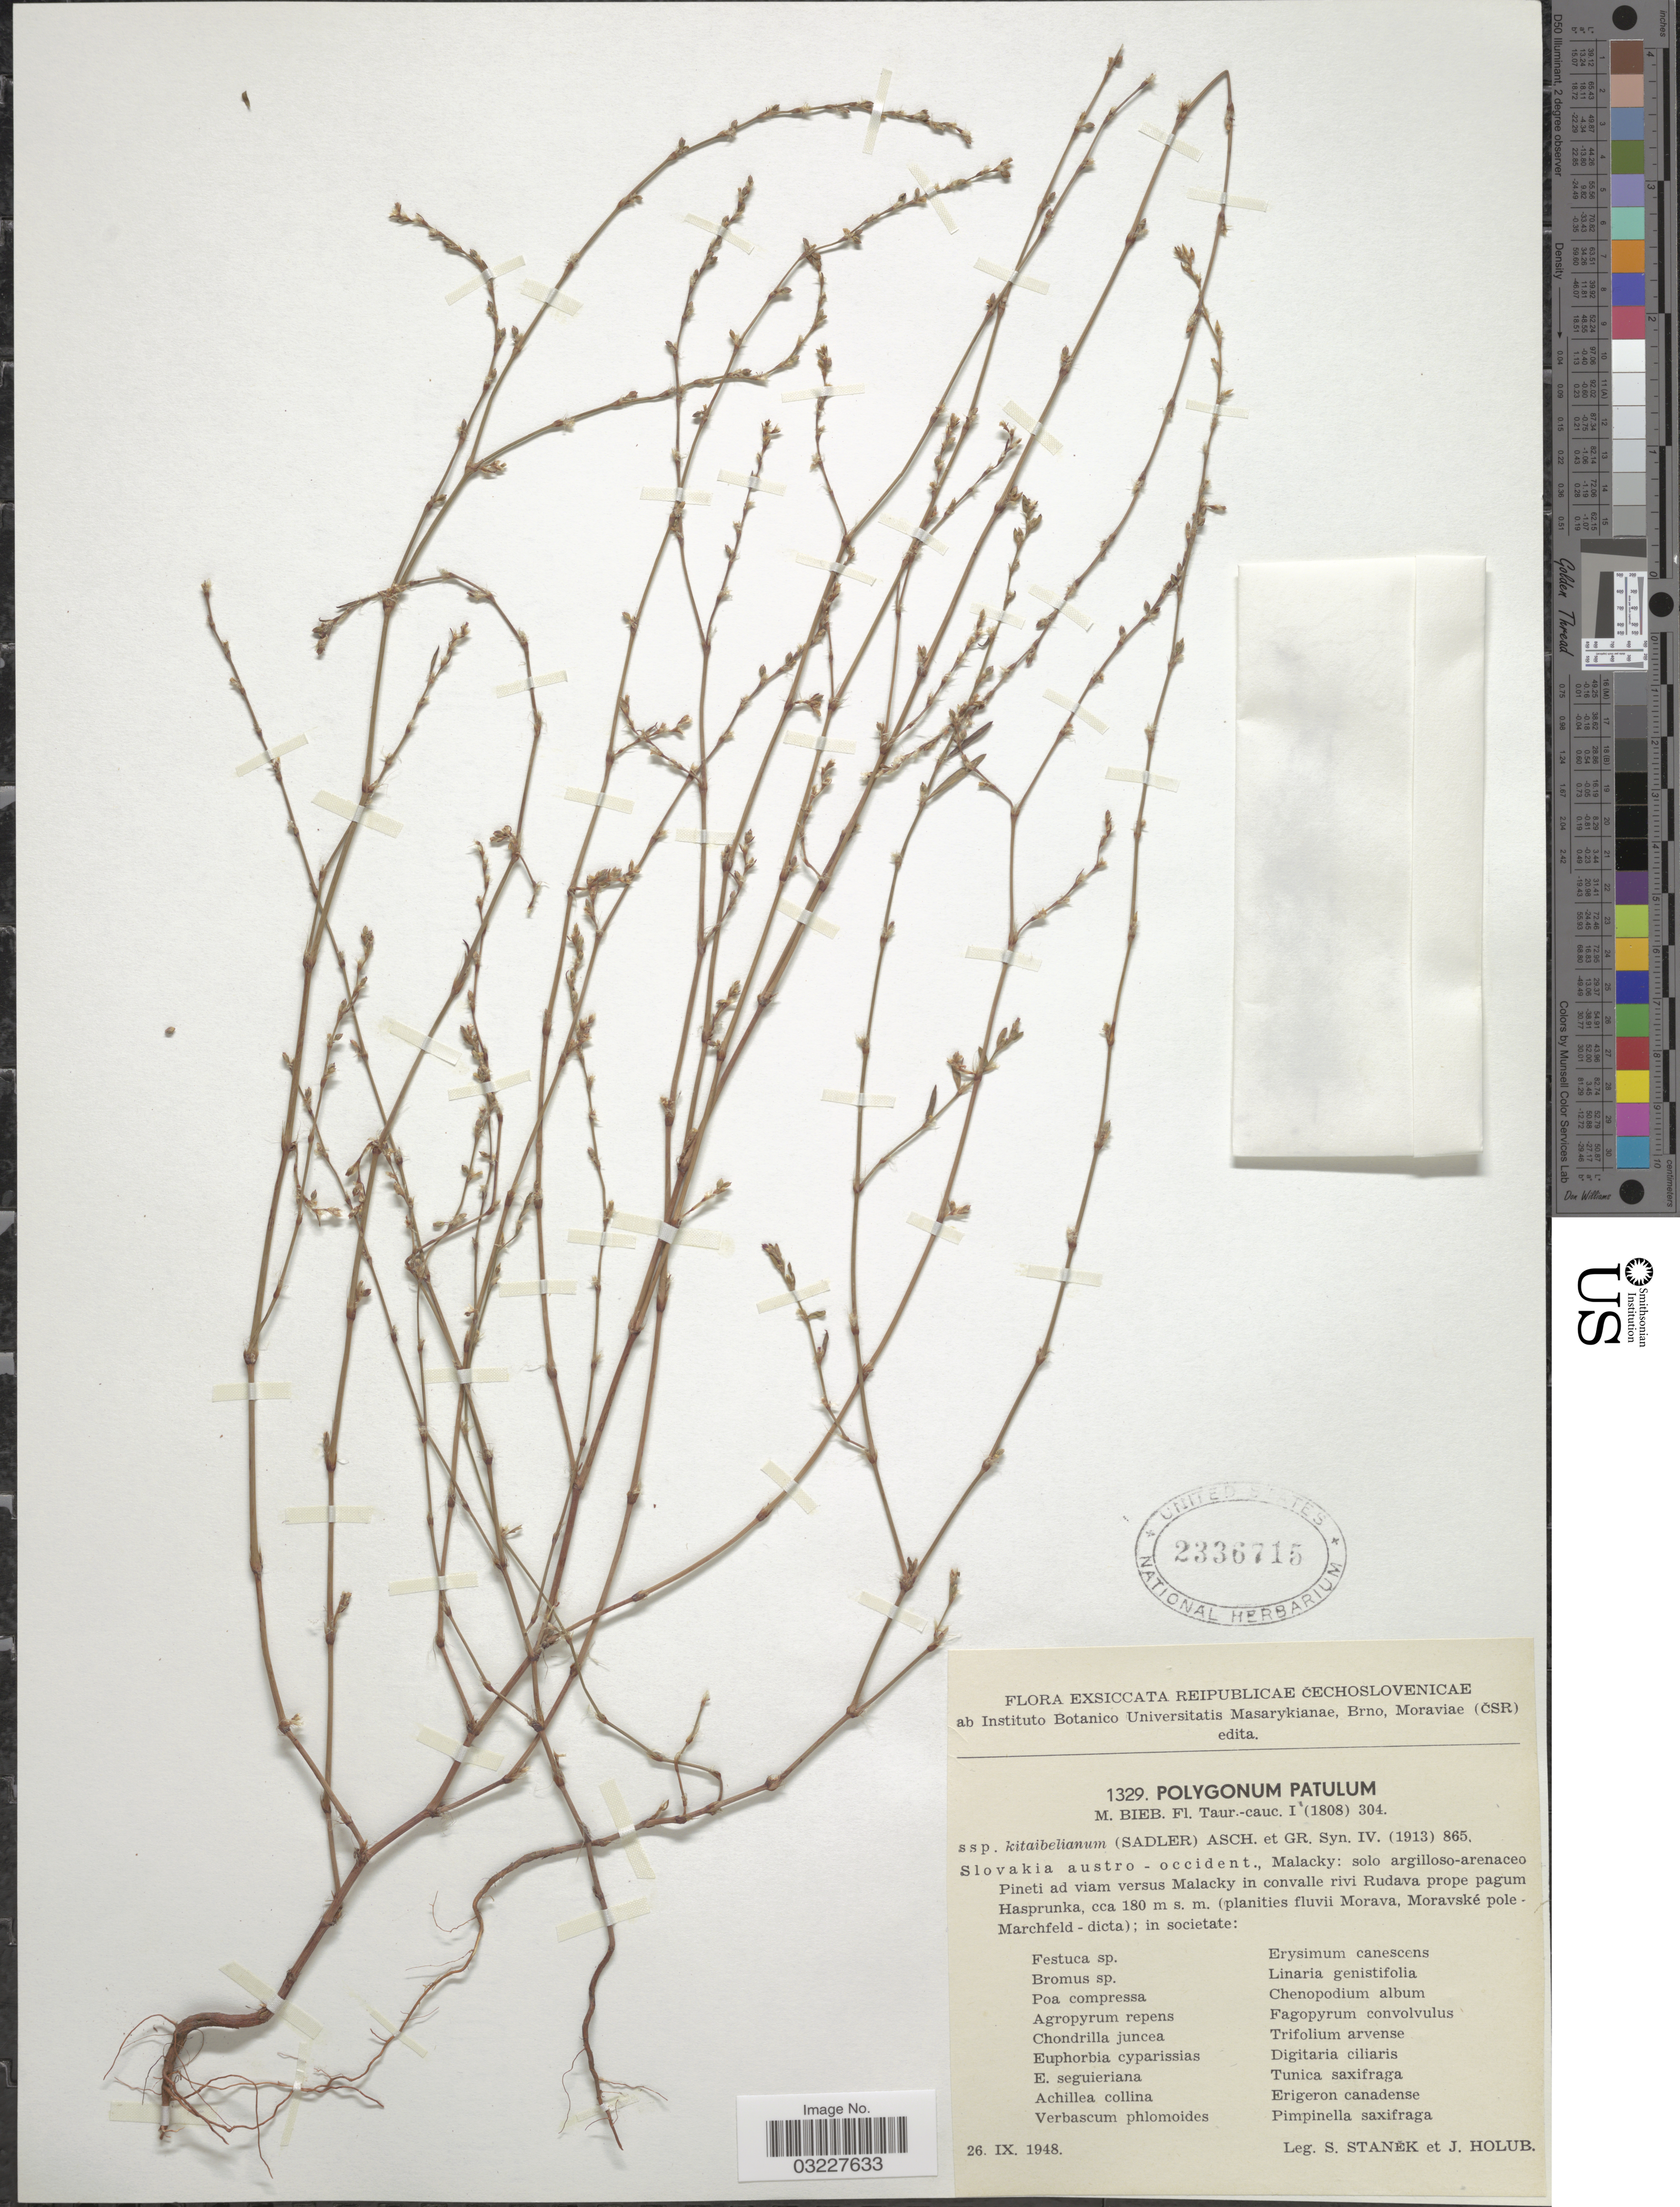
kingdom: Plantae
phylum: Tracheophyta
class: Magnoliopsida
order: Caryophyllales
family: Polygonaceae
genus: Polygonum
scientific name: Polygonum patulum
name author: M. Bieb.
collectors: S. Stanek & J. Holub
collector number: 1329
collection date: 1948-09-26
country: Slovakia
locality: Reipublicae Cechoslovenicae. Slovakia austro - occident., Malacky: solo argilloso-arenaceo Pineti ad viam versus Malacky in convalle rivi Rudava prope pagum Hasprunka.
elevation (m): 180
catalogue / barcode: US 2336715